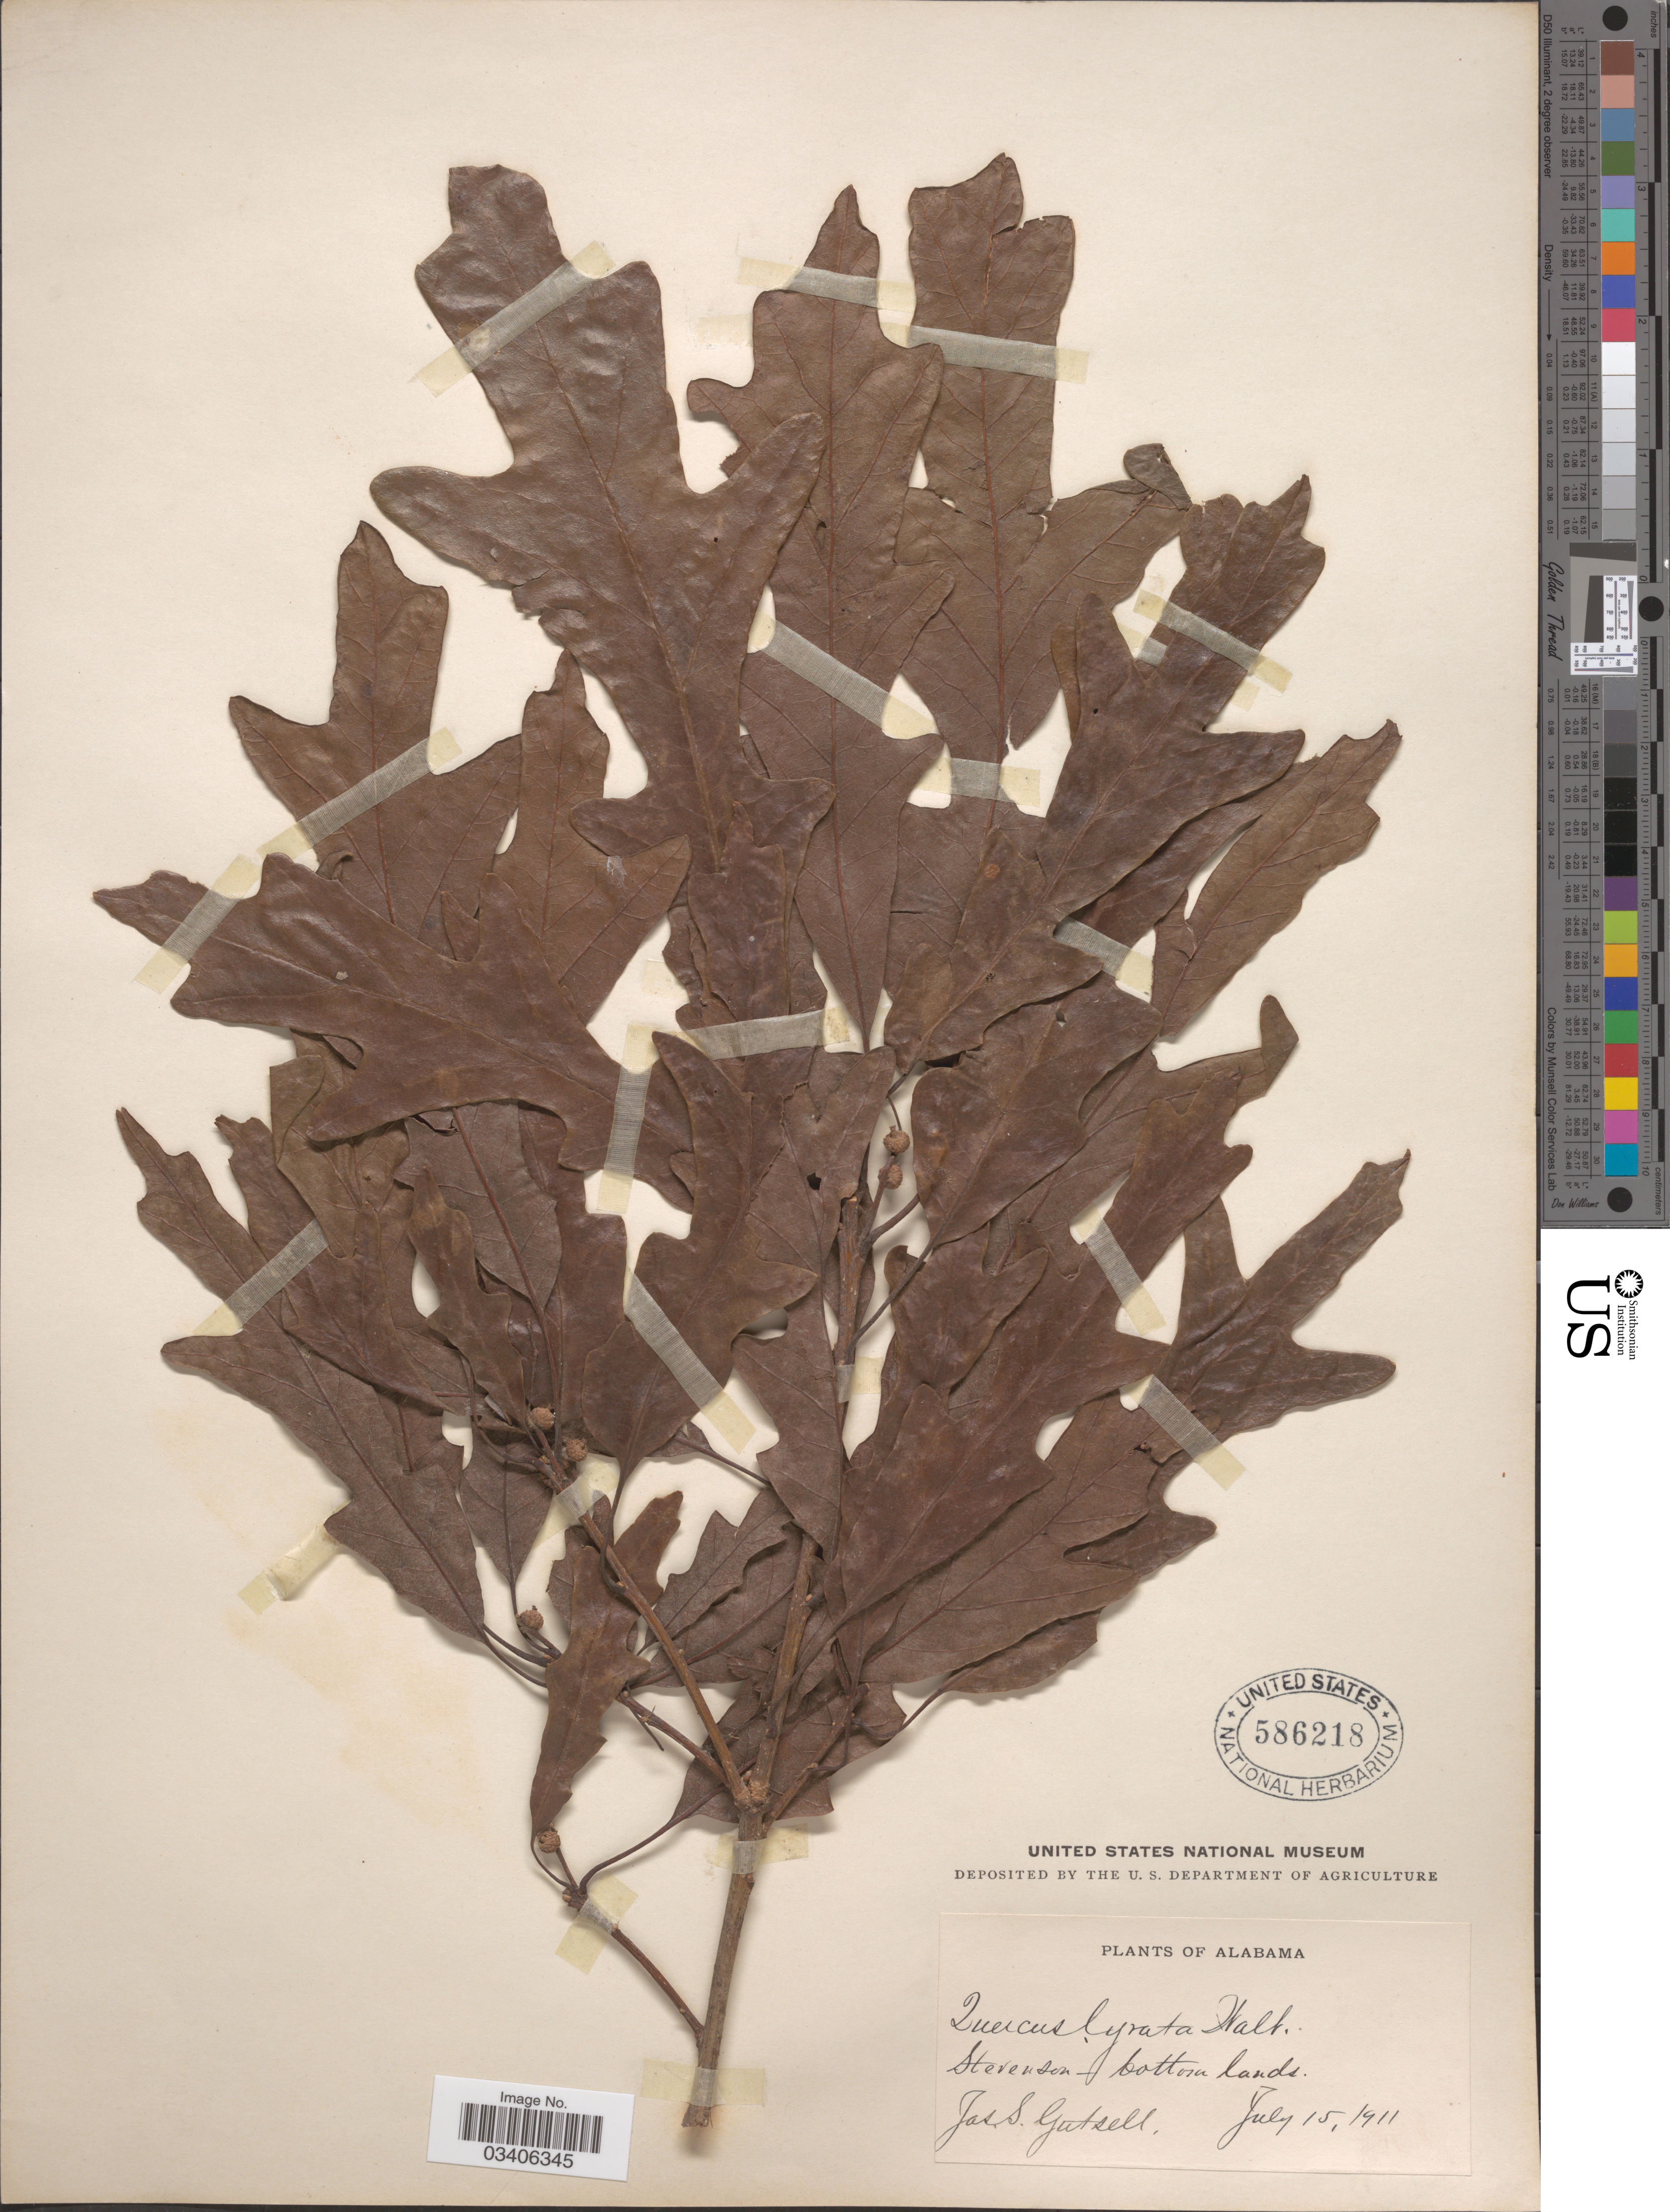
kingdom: Plantae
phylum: Tracheophyta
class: Magnoliopsida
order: Fagales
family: Fagaceae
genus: Quercus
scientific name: Quercus lyrata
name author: Walter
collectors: J. Gutsell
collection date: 1911-07-15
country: United States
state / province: Alabama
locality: Stevenson - bottom lands.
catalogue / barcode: US 586218